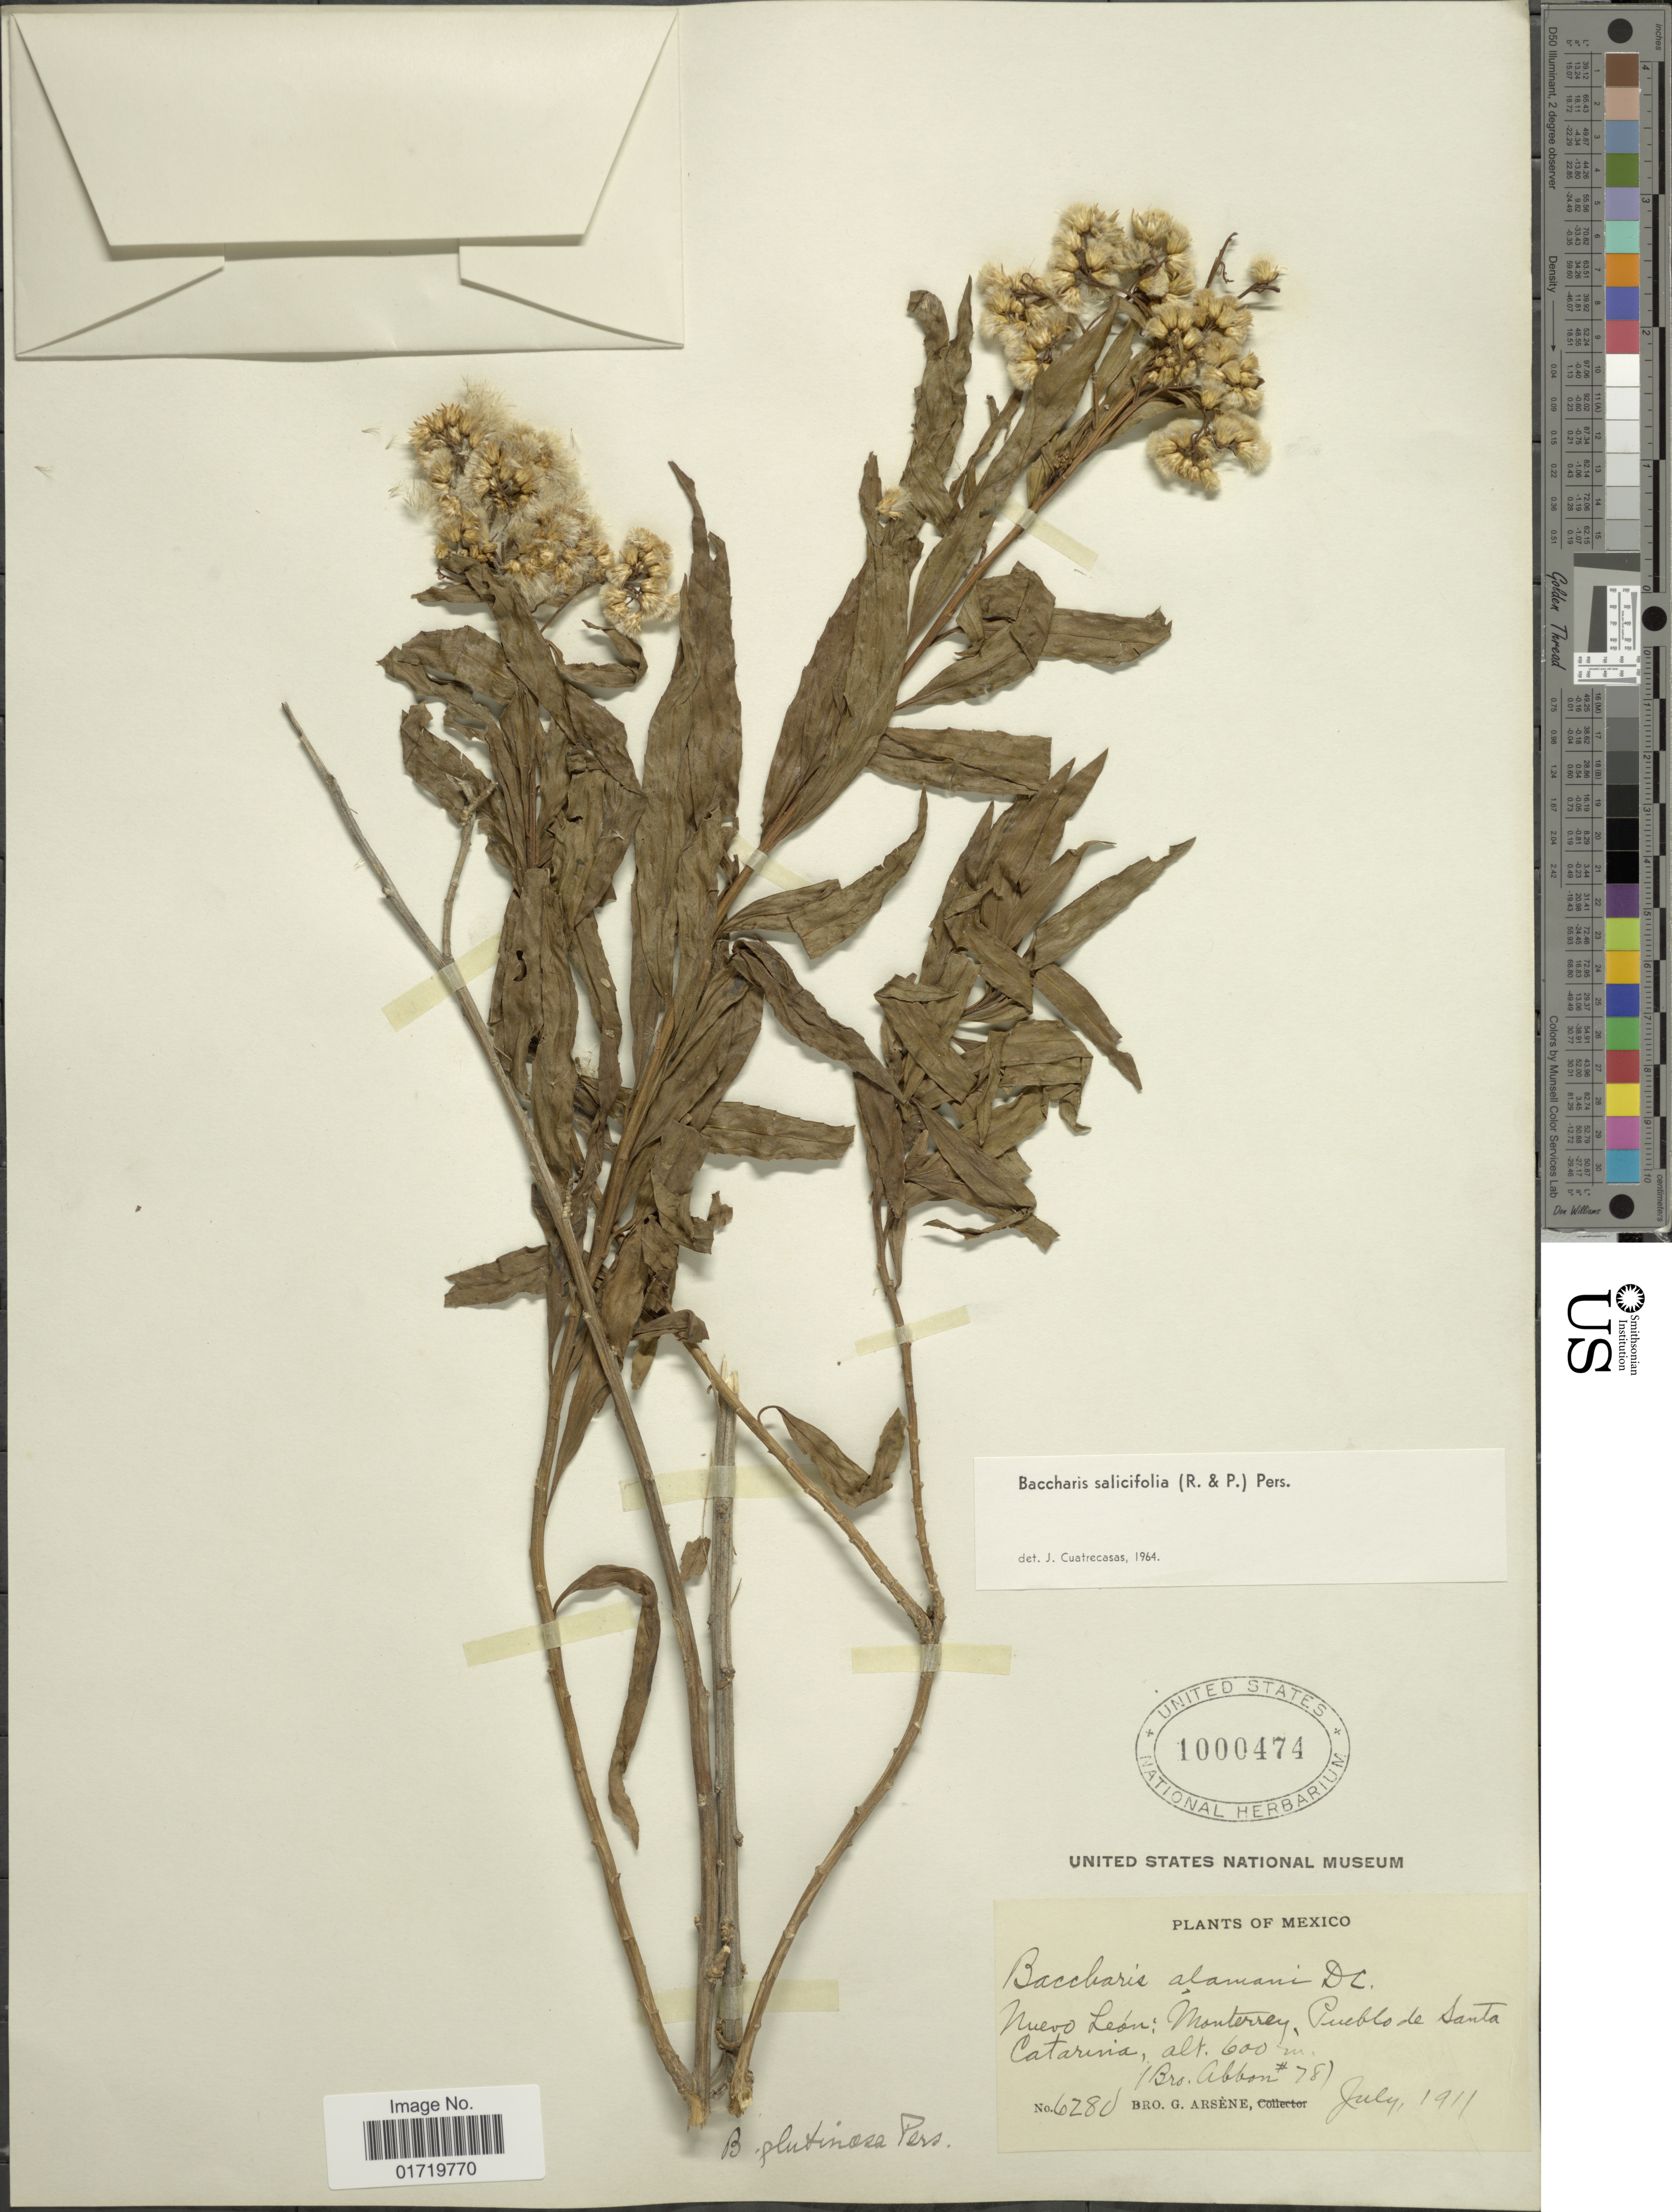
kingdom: Plantae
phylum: Tracheophyta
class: Magnoliopsida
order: Asterales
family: Asteraceae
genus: Baccharis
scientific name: Baccharis salicifolia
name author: (Ruiz & Pav.) Pers.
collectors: Bro. Abbon & Bro. G. Arsène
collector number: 6280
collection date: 1911-07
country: Mexico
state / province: Nuevo León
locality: Nuevo Leon, Monterrey, POueblo de Santa Catarina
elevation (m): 600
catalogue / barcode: US 1000474